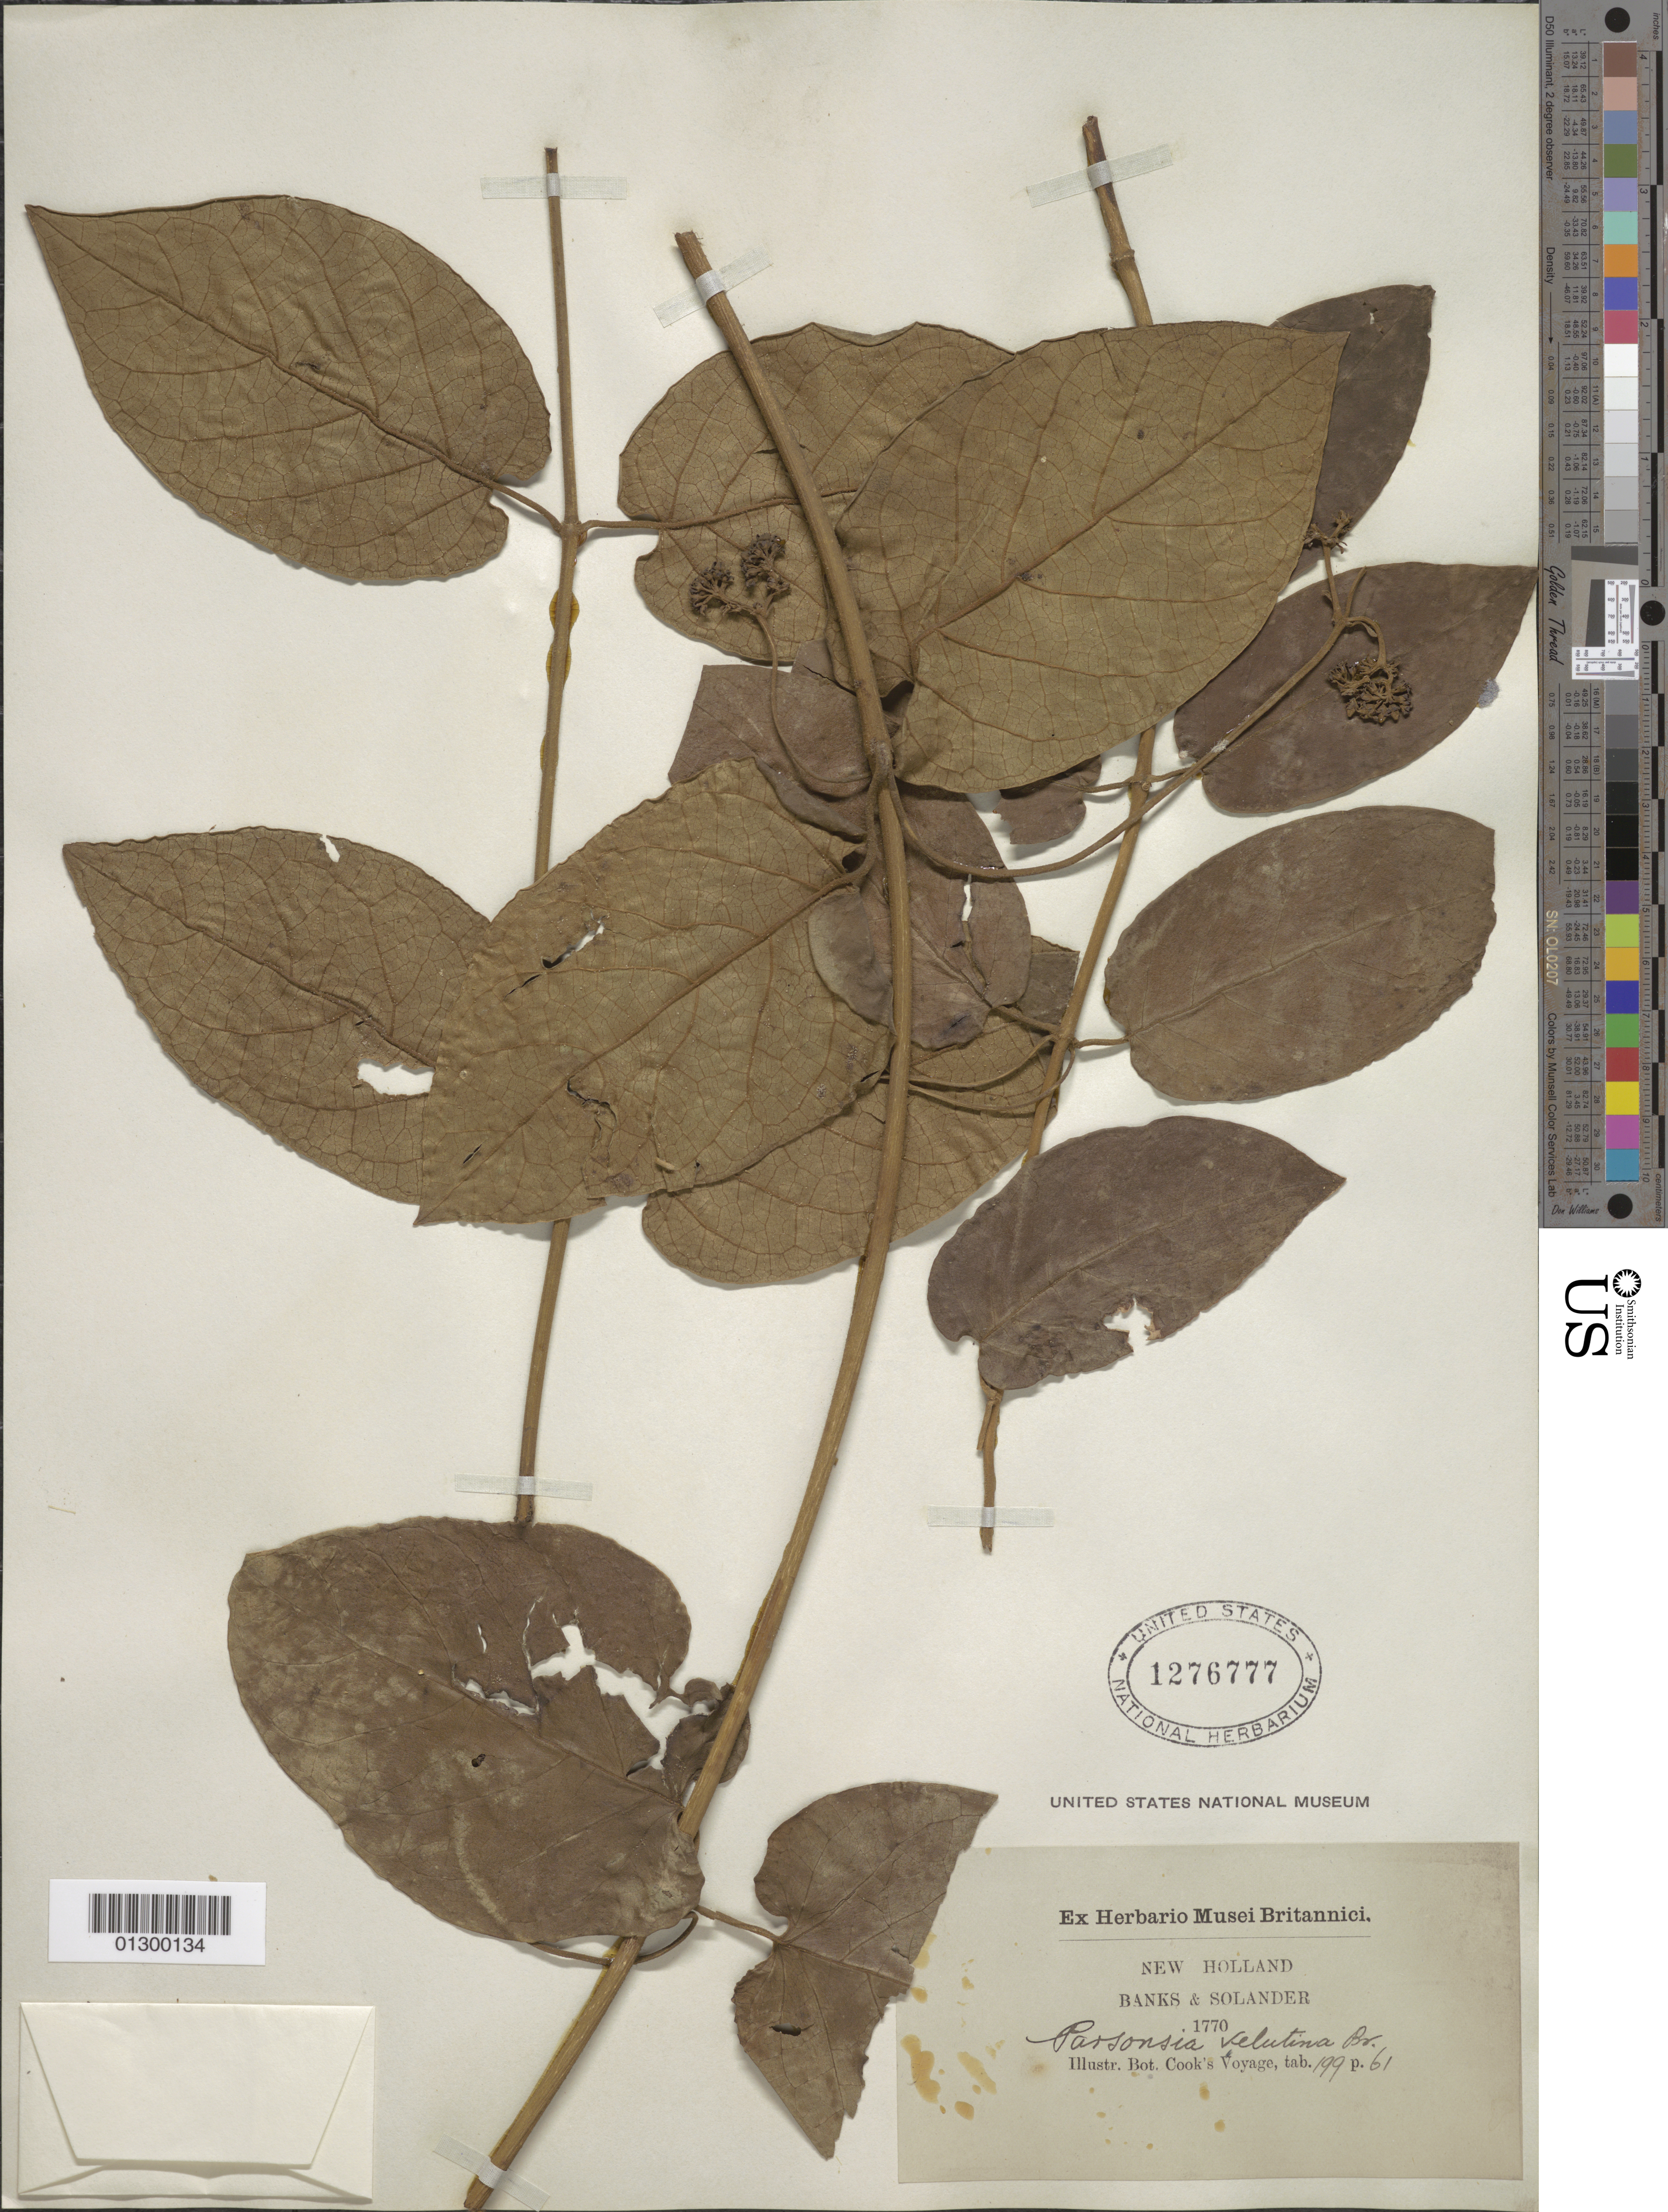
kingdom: Plantae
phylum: Tracheophyta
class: Magnoliopsida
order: Gentianales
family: Apocynaceae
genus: Parsonsia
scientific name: Parsonsia velutina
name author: R. Br.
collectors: J. Banks & D. C. Solander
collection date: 1770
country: Australia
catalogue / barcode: US 1276777